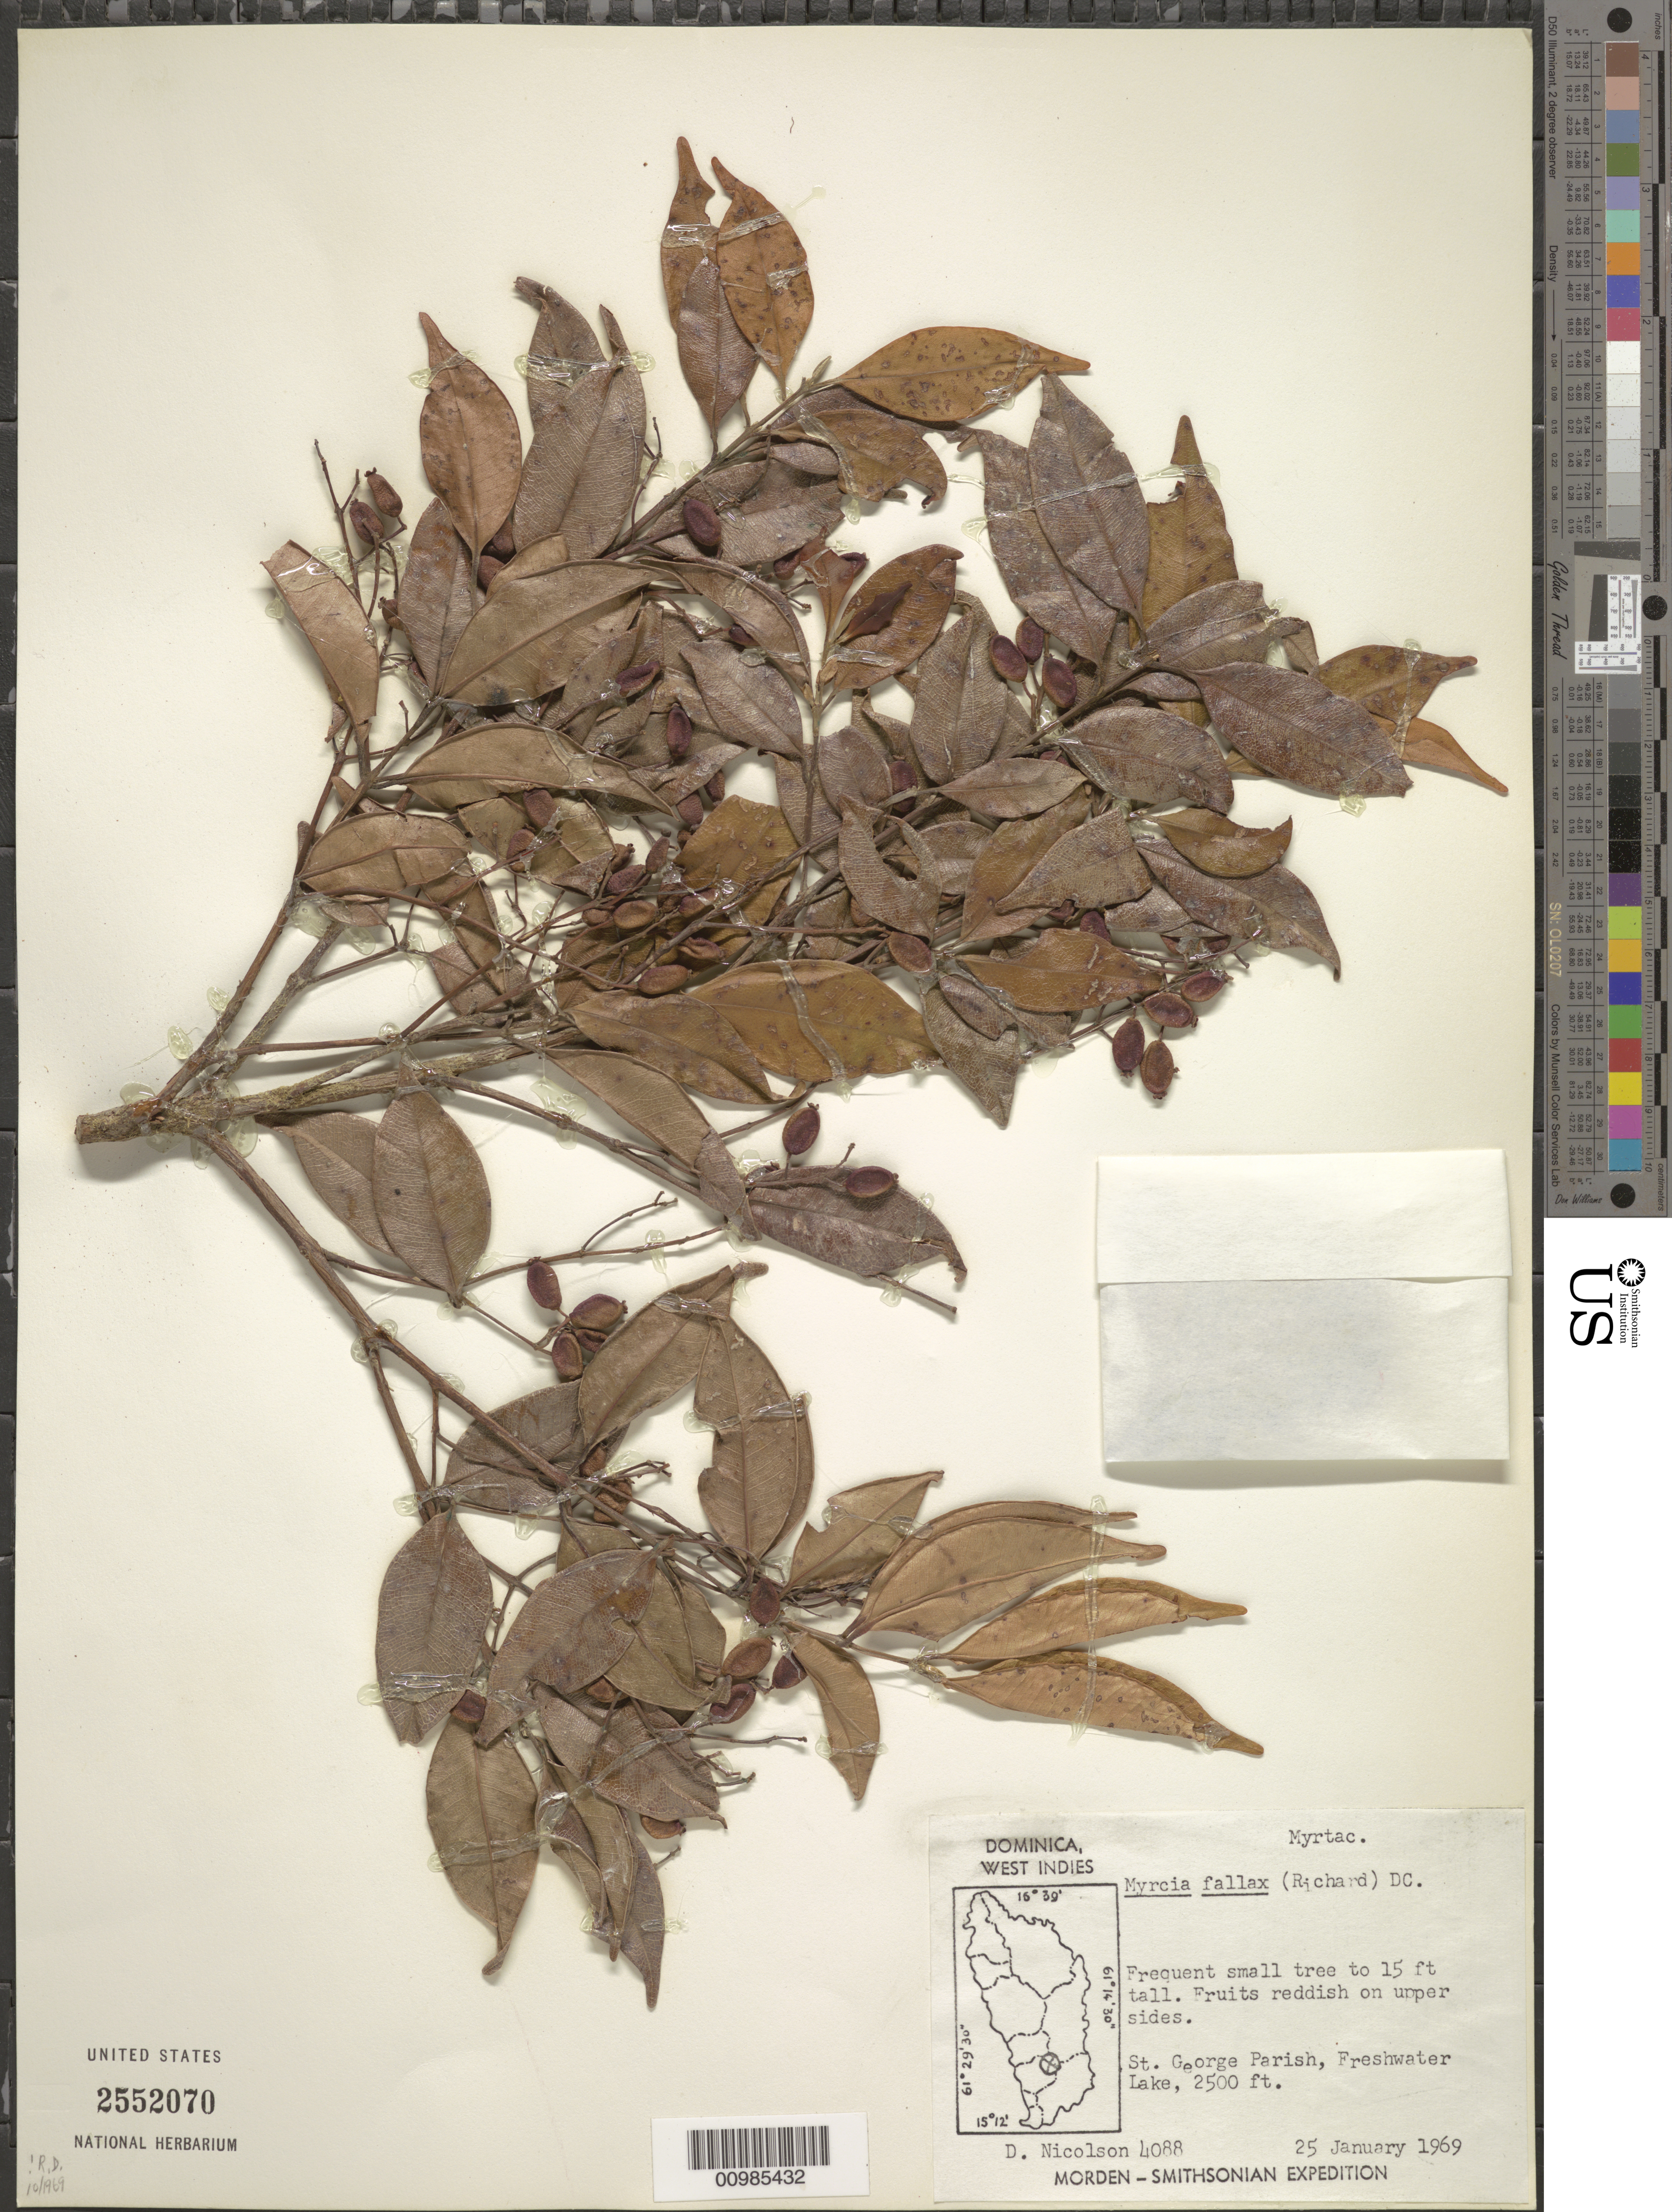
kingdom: Plantae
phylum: Tracheophyta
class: Magnoliopsida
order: Myrtales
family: Myrtaceae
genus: Myrcia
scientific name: Myrcia fallax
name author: (Rich.) DC.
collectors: D. H. Nicolson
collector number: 4088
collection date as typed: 25 Jan 1969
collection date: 1969-01-25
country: Dominica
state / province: St. George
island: Dominica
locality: Freshwater Lake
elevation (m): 762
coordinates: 0 N, 0 E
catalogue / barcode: US 2552070